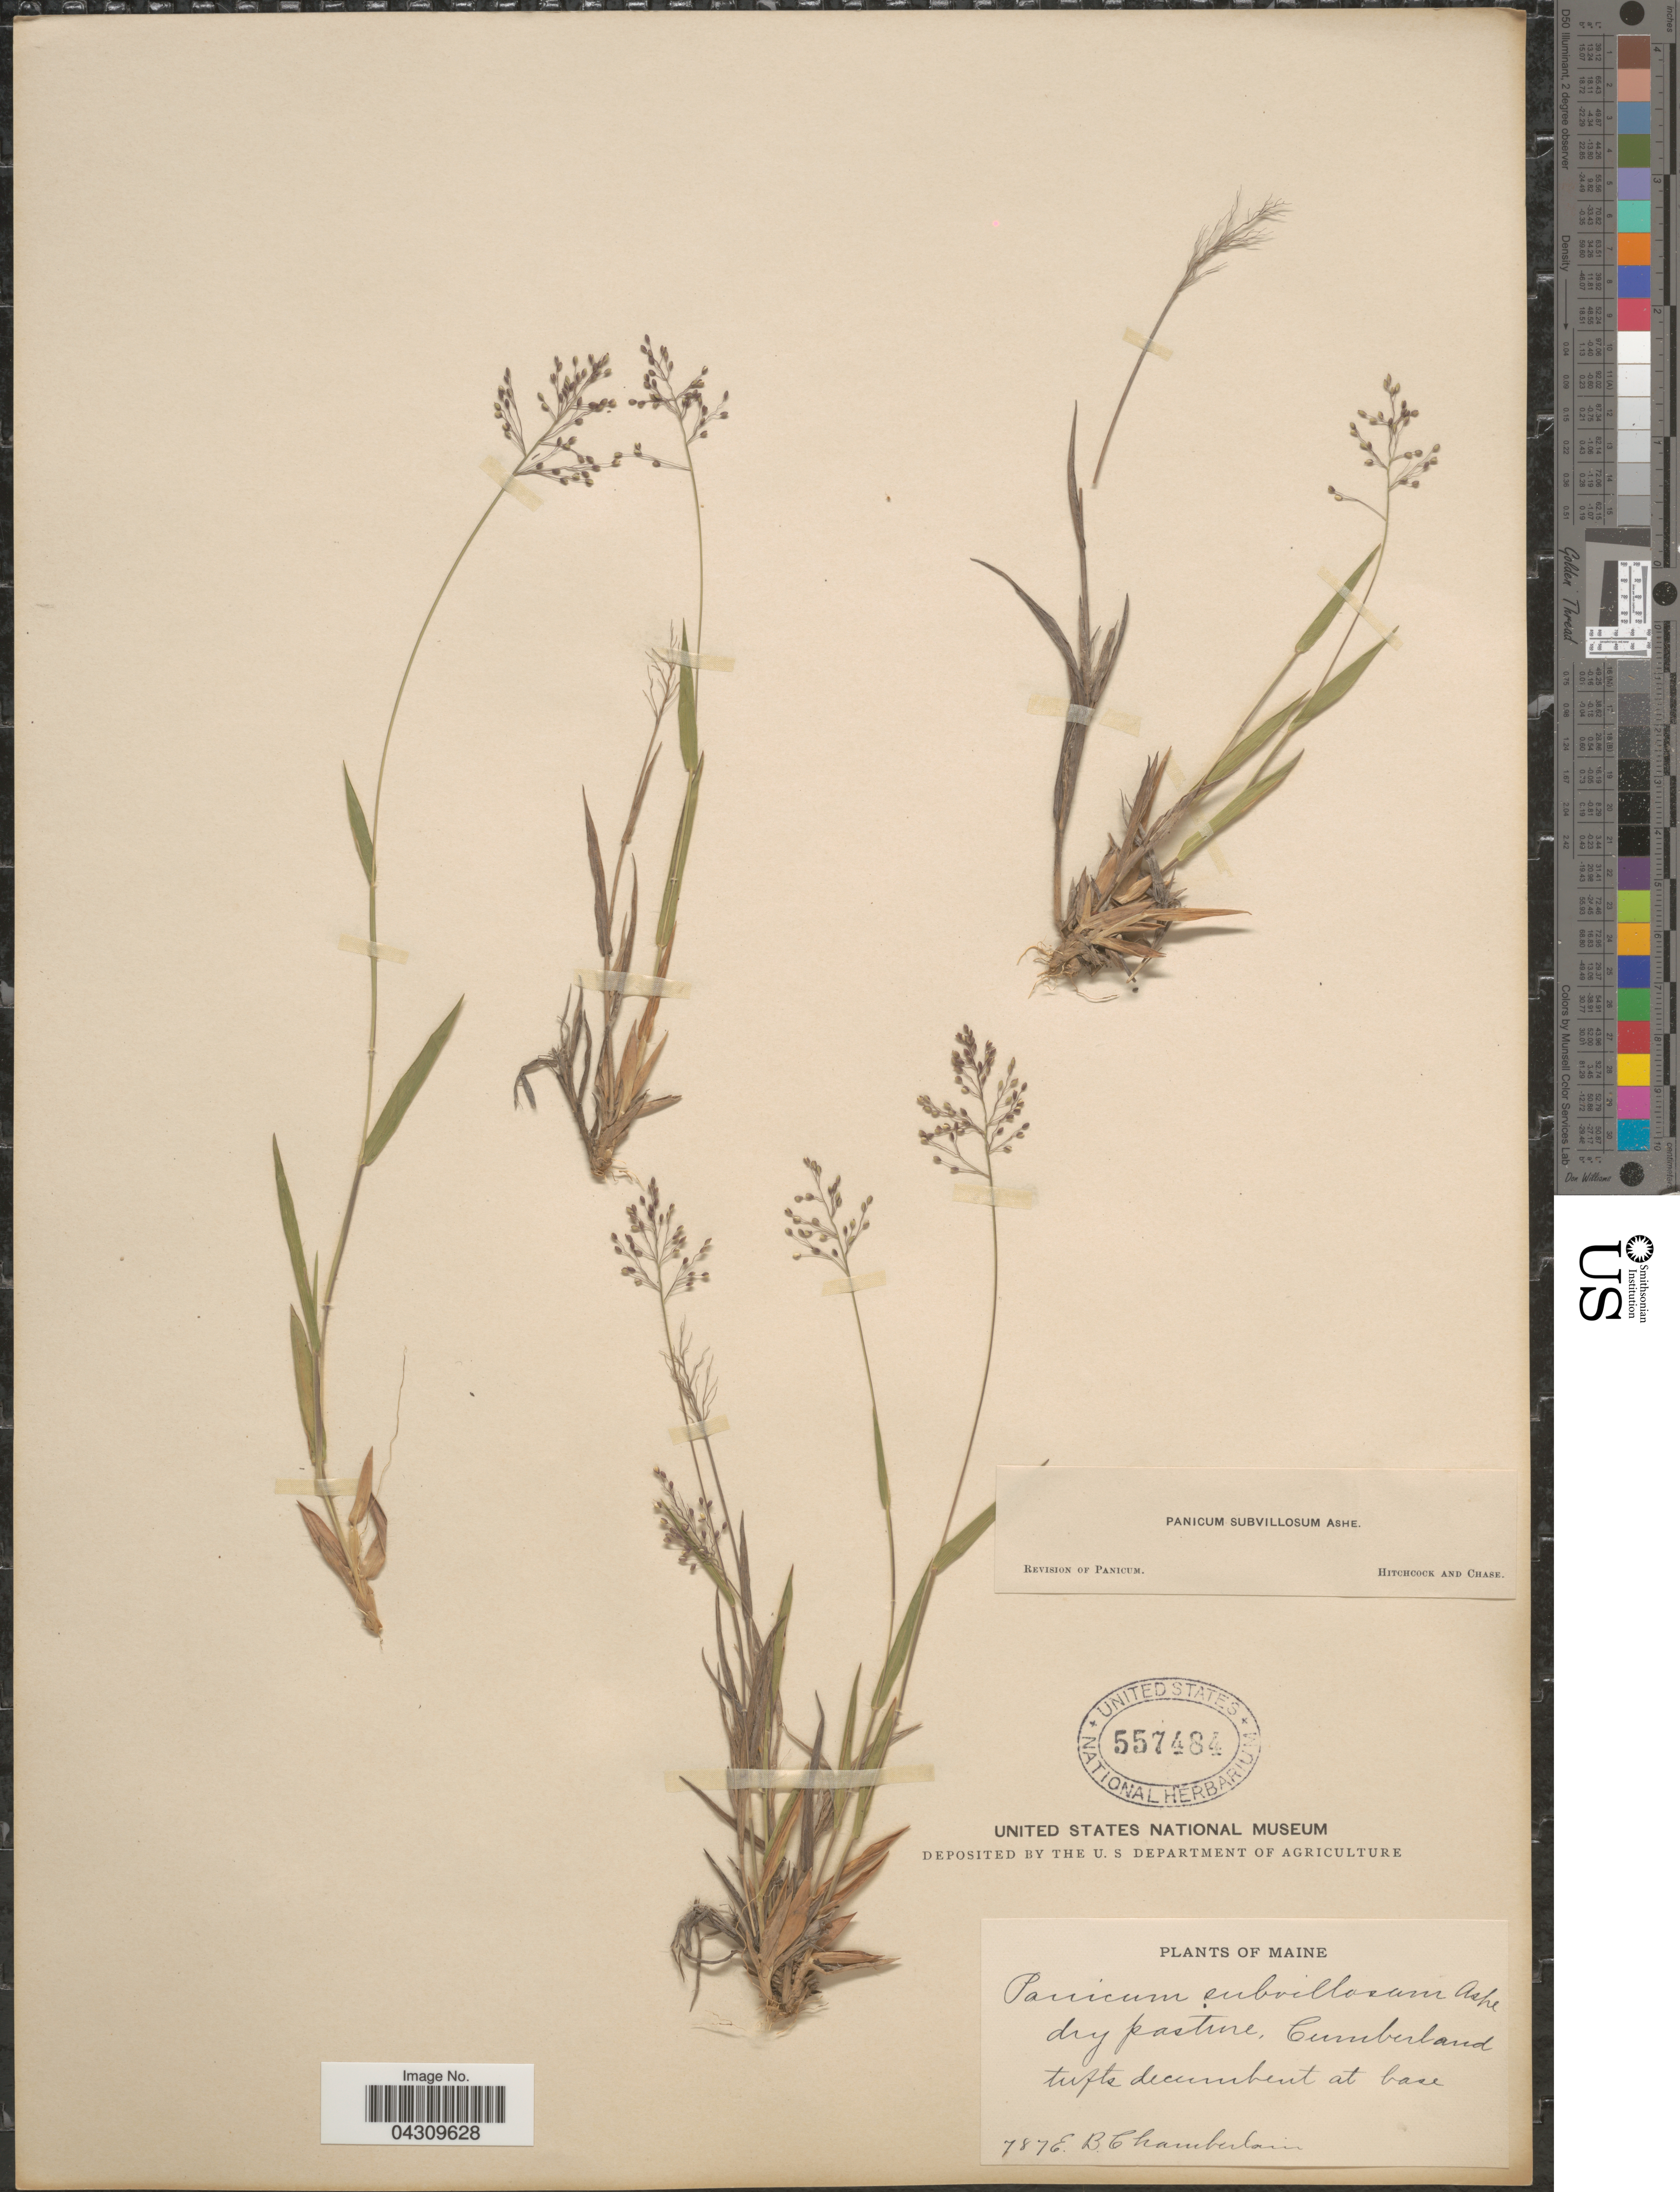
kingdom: Plantae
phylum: Tracheophyta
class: Liliopsida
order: Poales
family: Poaceae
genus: Dichanthelium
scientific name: Dichanthelium acuminatum var. acuminatum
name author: (Sw.) Gould & C.A. Clark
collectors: E. Chamberlain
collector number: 787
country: United States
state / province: Maine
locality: Dry pasture, Cumberland tufts decumbent at base.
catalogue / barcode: US 557484